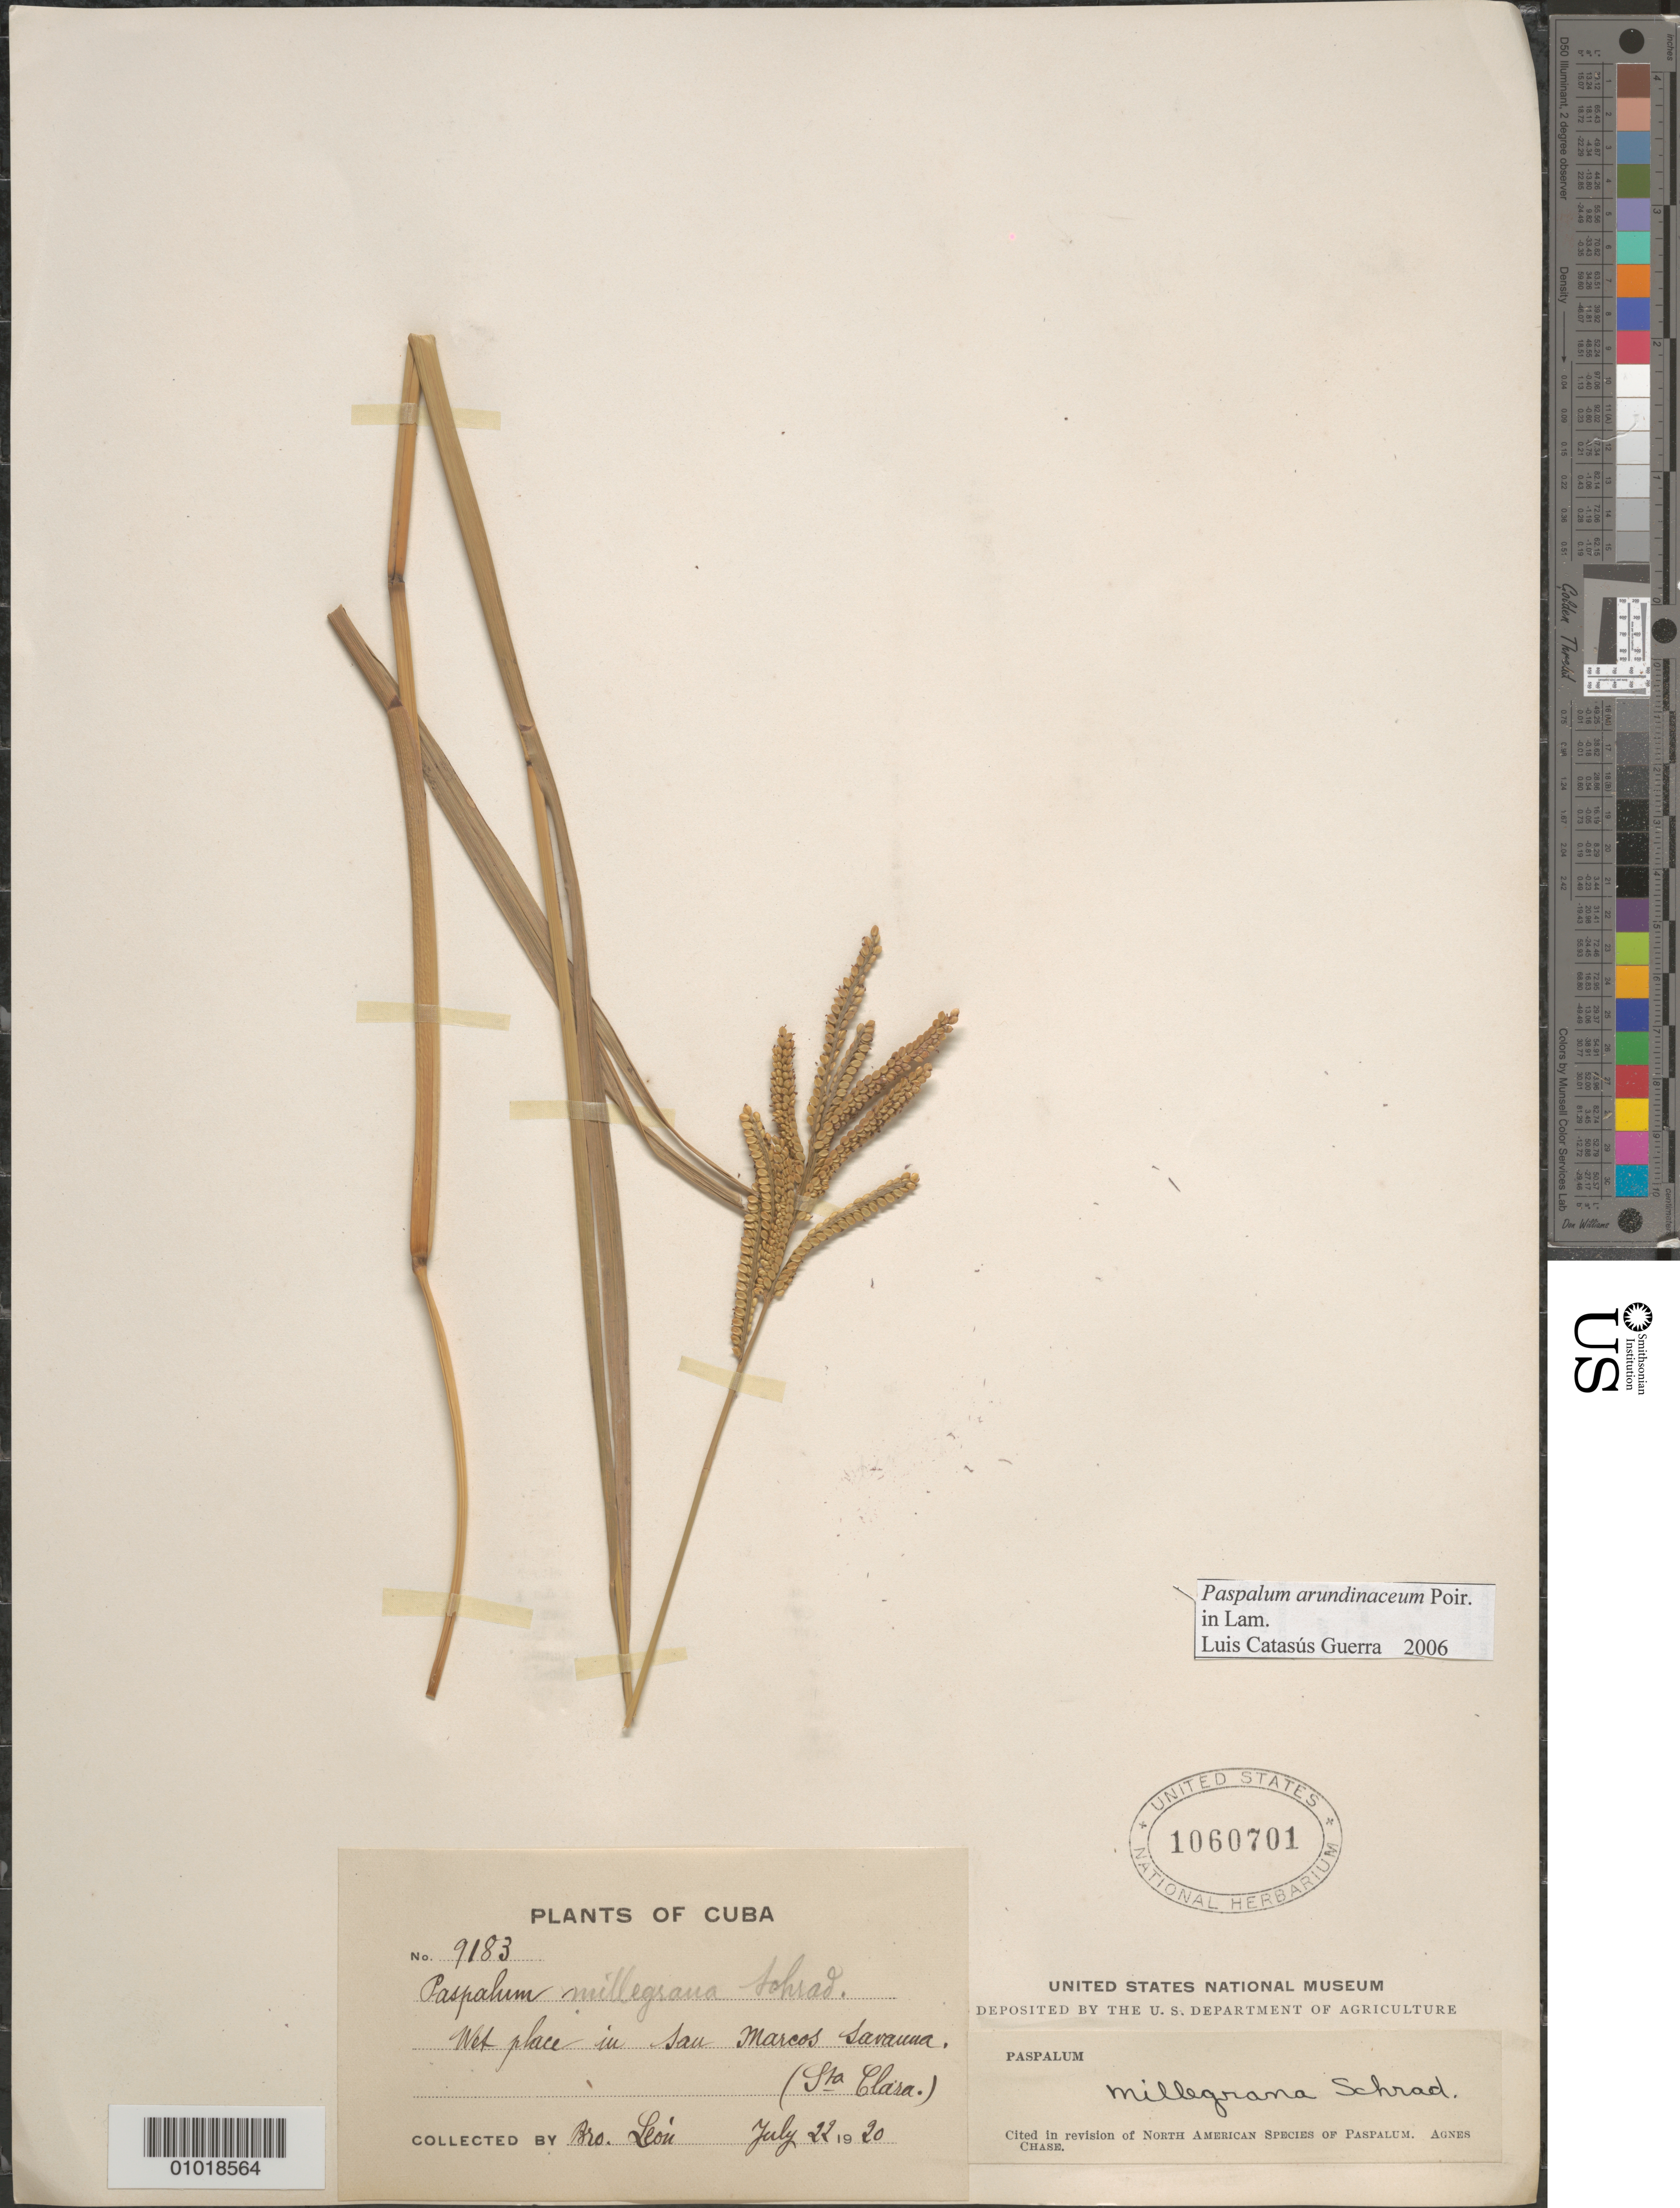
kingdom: Plantae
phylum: Tracheophyta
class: Liliopsida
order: Poales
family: Poaceae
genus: Paspalum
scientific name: Paspalum arundinaceum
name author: Poir.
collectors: Bro. León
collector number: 9183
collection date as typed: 22 Jul 1920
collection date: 1920-07-22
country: Cuba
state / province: Villa Clara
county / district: Santa Clara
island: Cuba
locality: Wet place in the Marcos Savanna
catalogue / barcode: US 106071